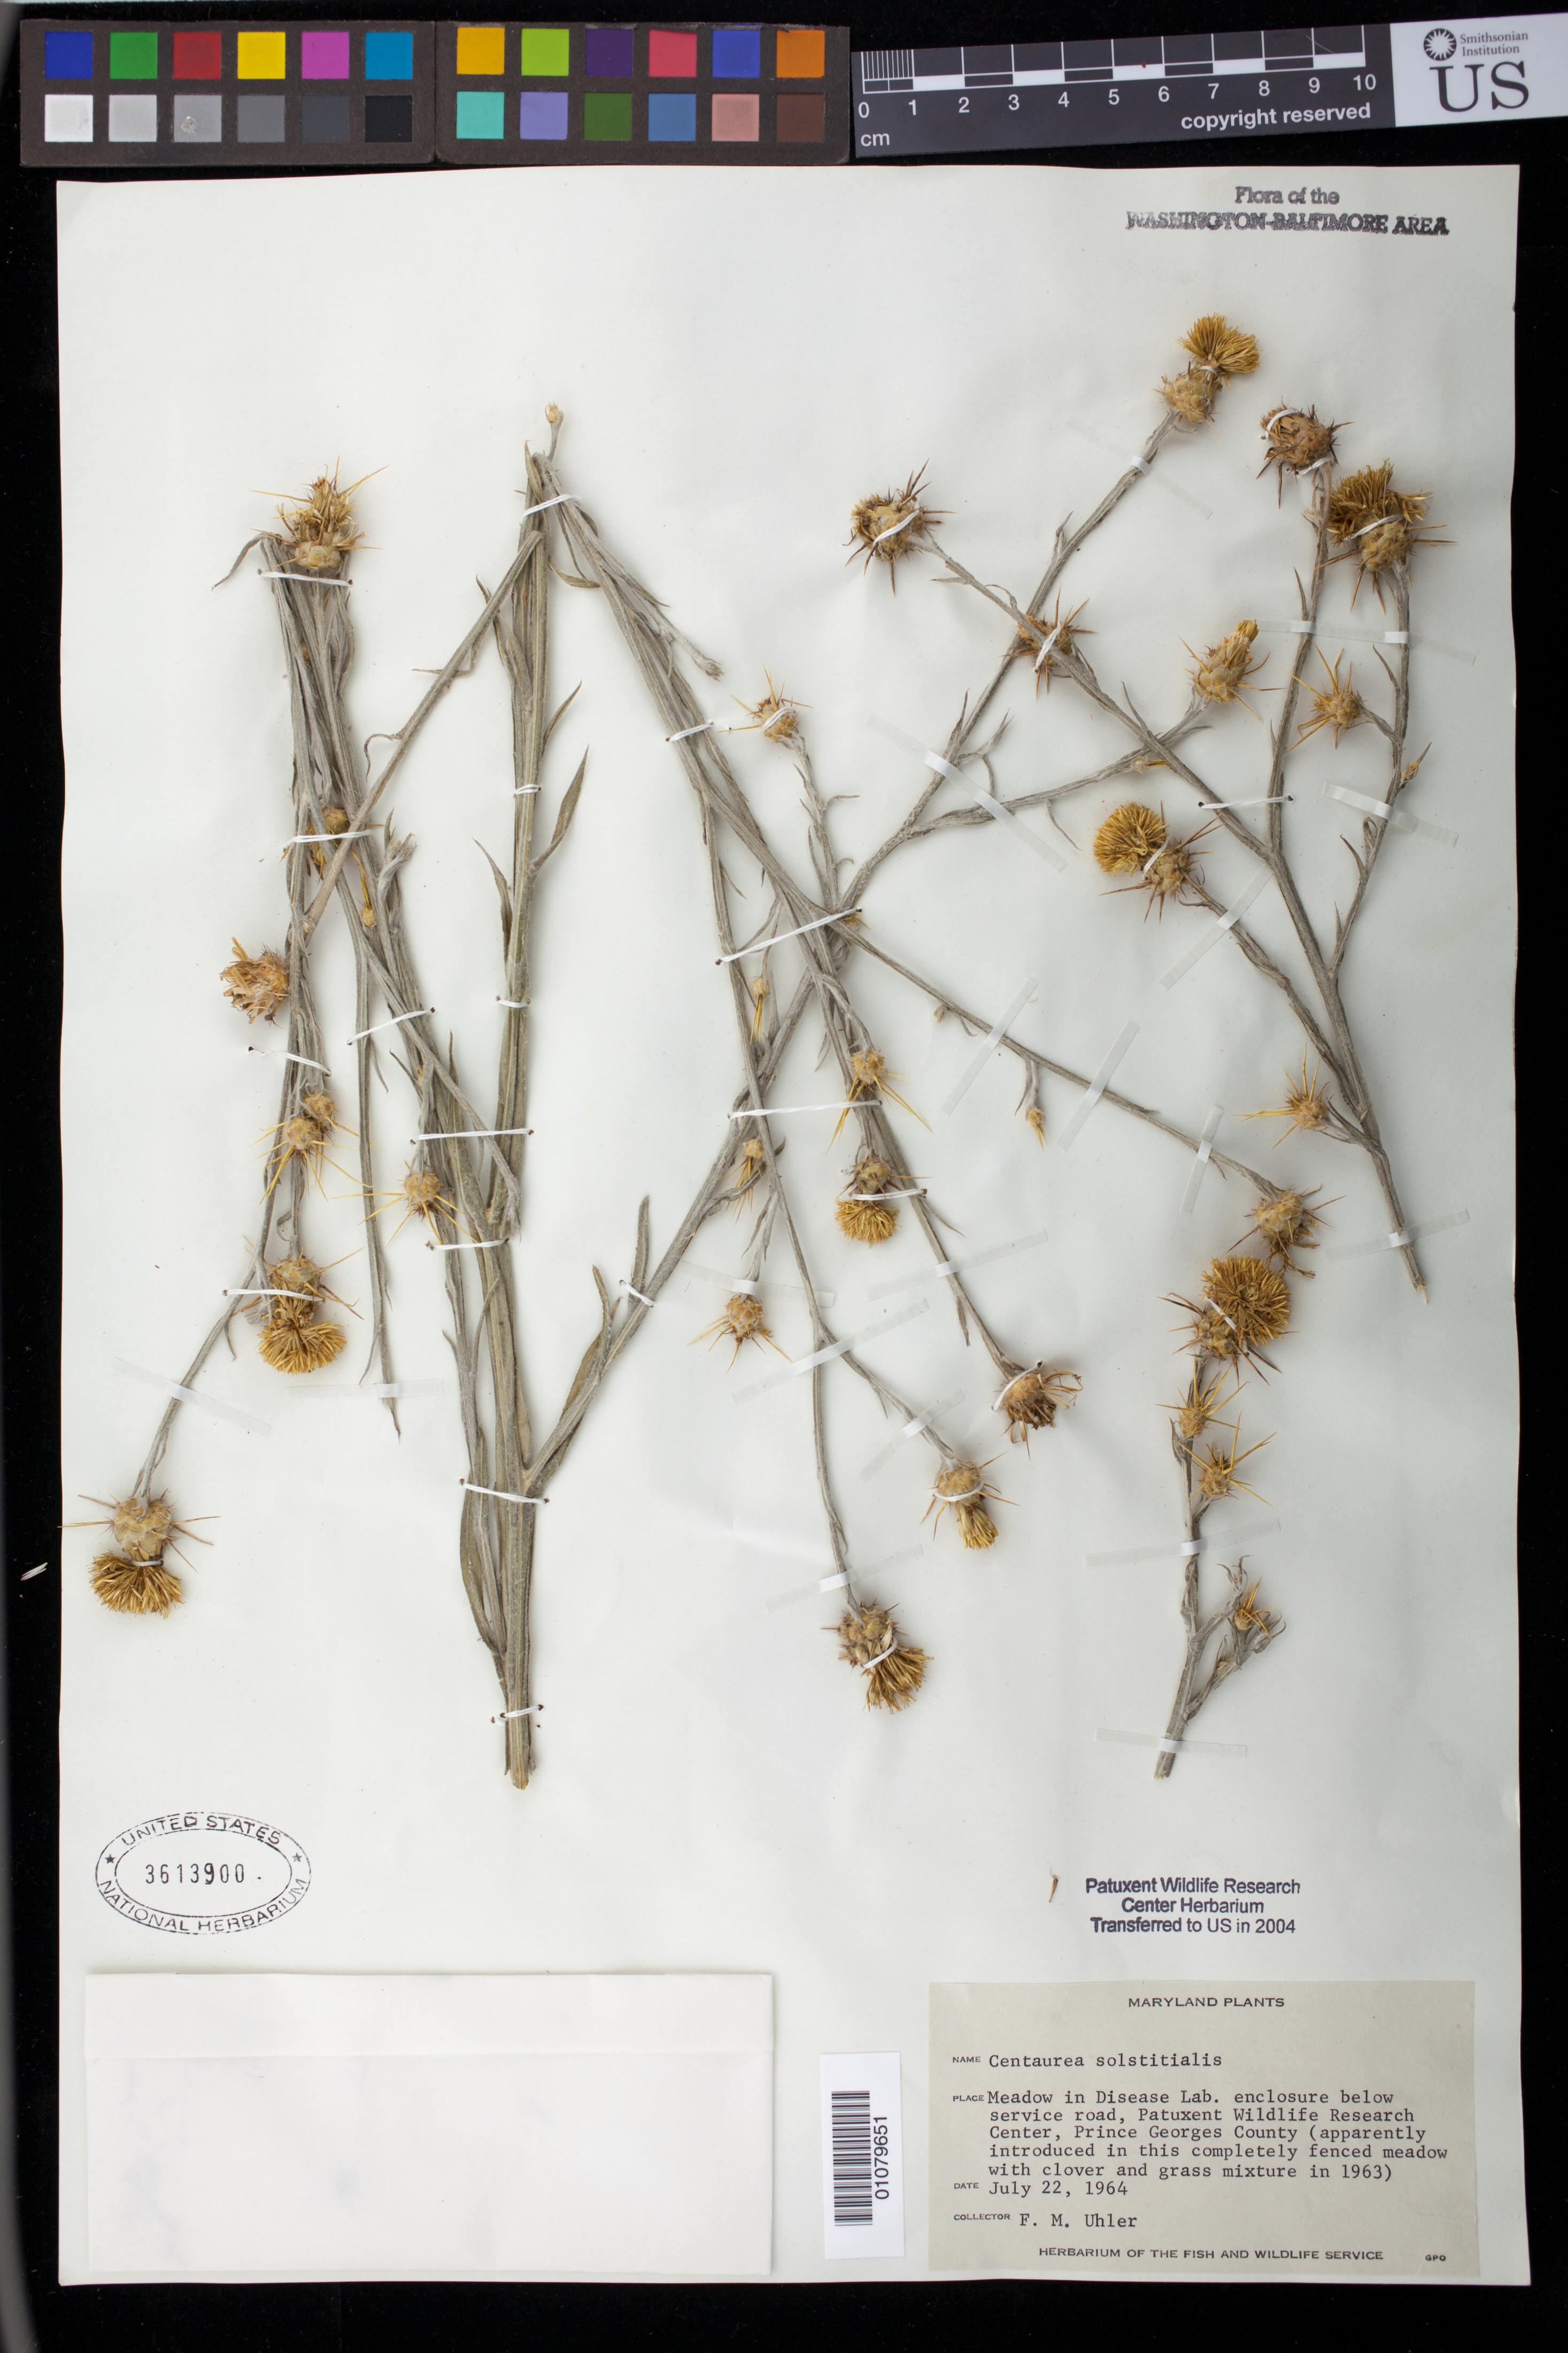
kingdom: Plantae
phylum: Tracheophyta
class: Magnoliopsida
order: Asterales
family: Asteraceae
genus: Centaurea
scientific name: Centaurea solstitialis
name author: L.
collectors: F. M. Uhler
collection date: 1964-07-22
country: United States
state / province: Maryland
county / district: Prince George's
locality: Patuxent Wildlife Refuge. Disease Lab. enclosure below service road.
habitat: Meadow. (Apparently introduced in this completely fenced meadow with clover and grass mixture in 1963.)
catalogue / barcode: US 3613900